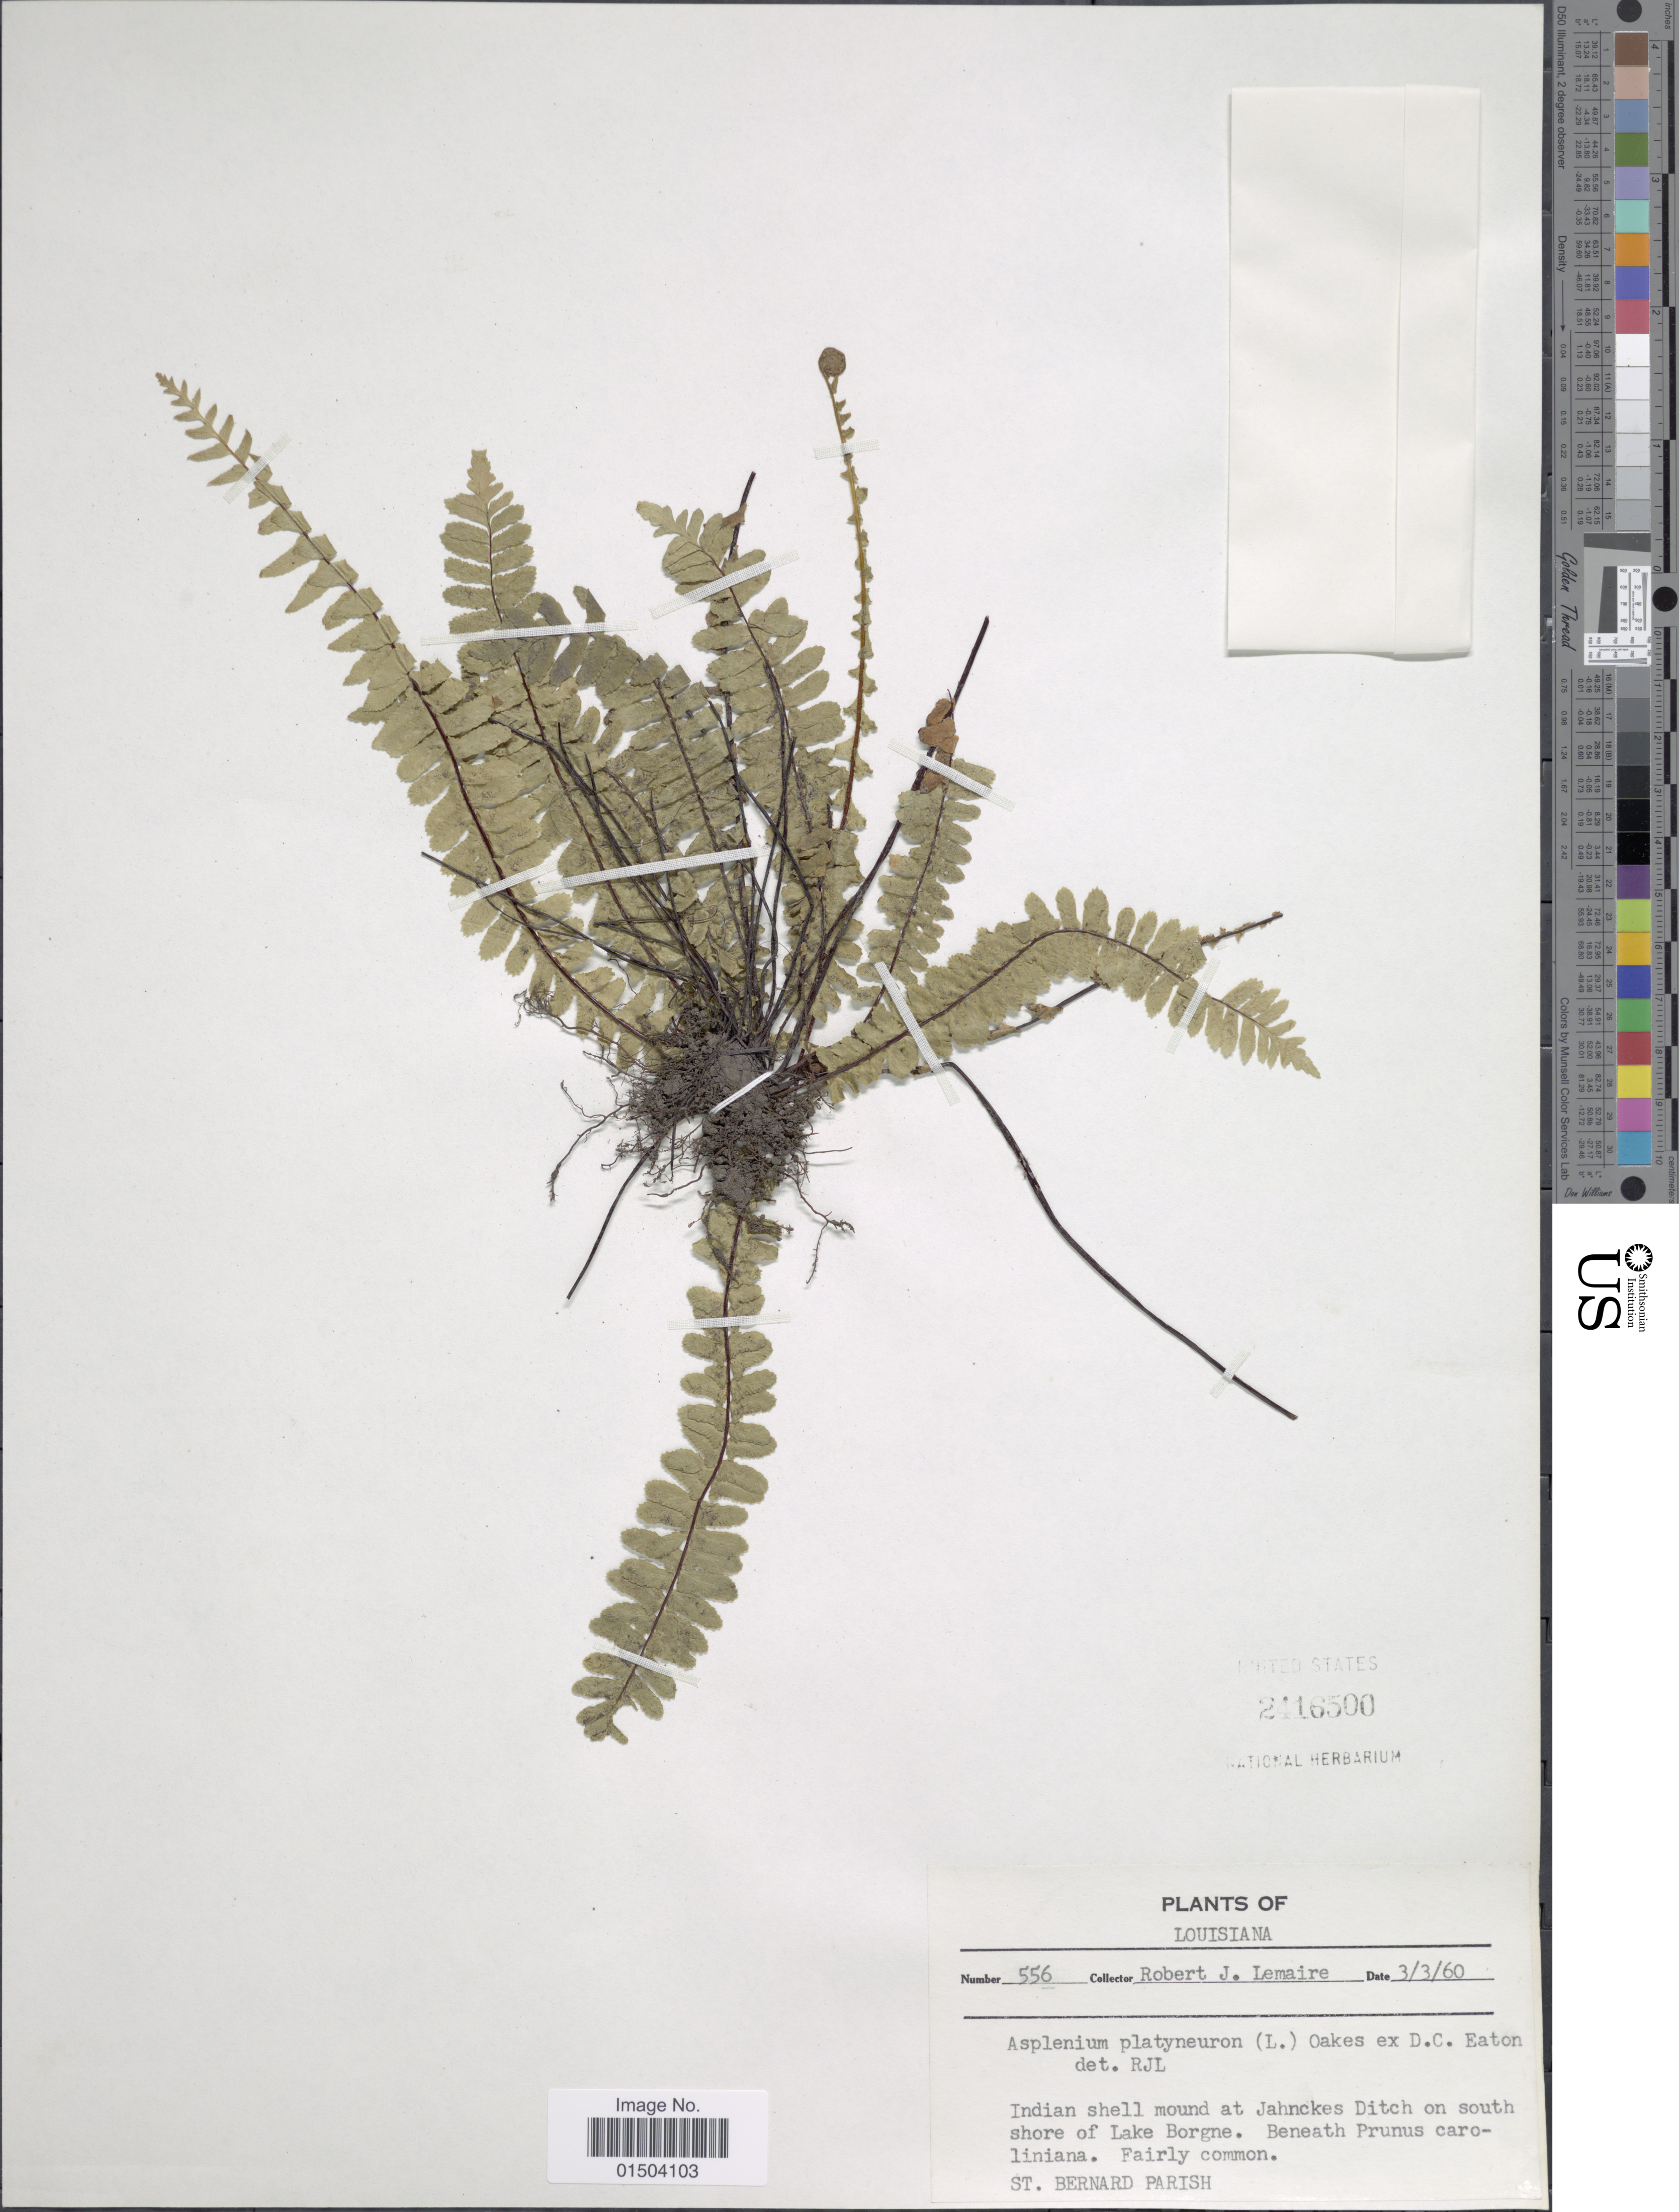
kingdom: Plantae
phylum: Tracheophyta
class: Polypodiopsida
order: Polypodiales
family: Aspleniaceae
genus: Asplenium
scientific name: Asplenium platyneuron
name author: (L.) Britton, Stearns & Poggenb.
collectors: R. J. Lemaire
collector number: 556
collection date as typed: Transcribed d/m/y: 3/3/60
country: United States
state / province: Louisiana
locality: Indian shell mound at Jahnckes Ditch on south shore of Lake Borgne. St. Bernard Parish.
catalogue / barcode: US 2416500